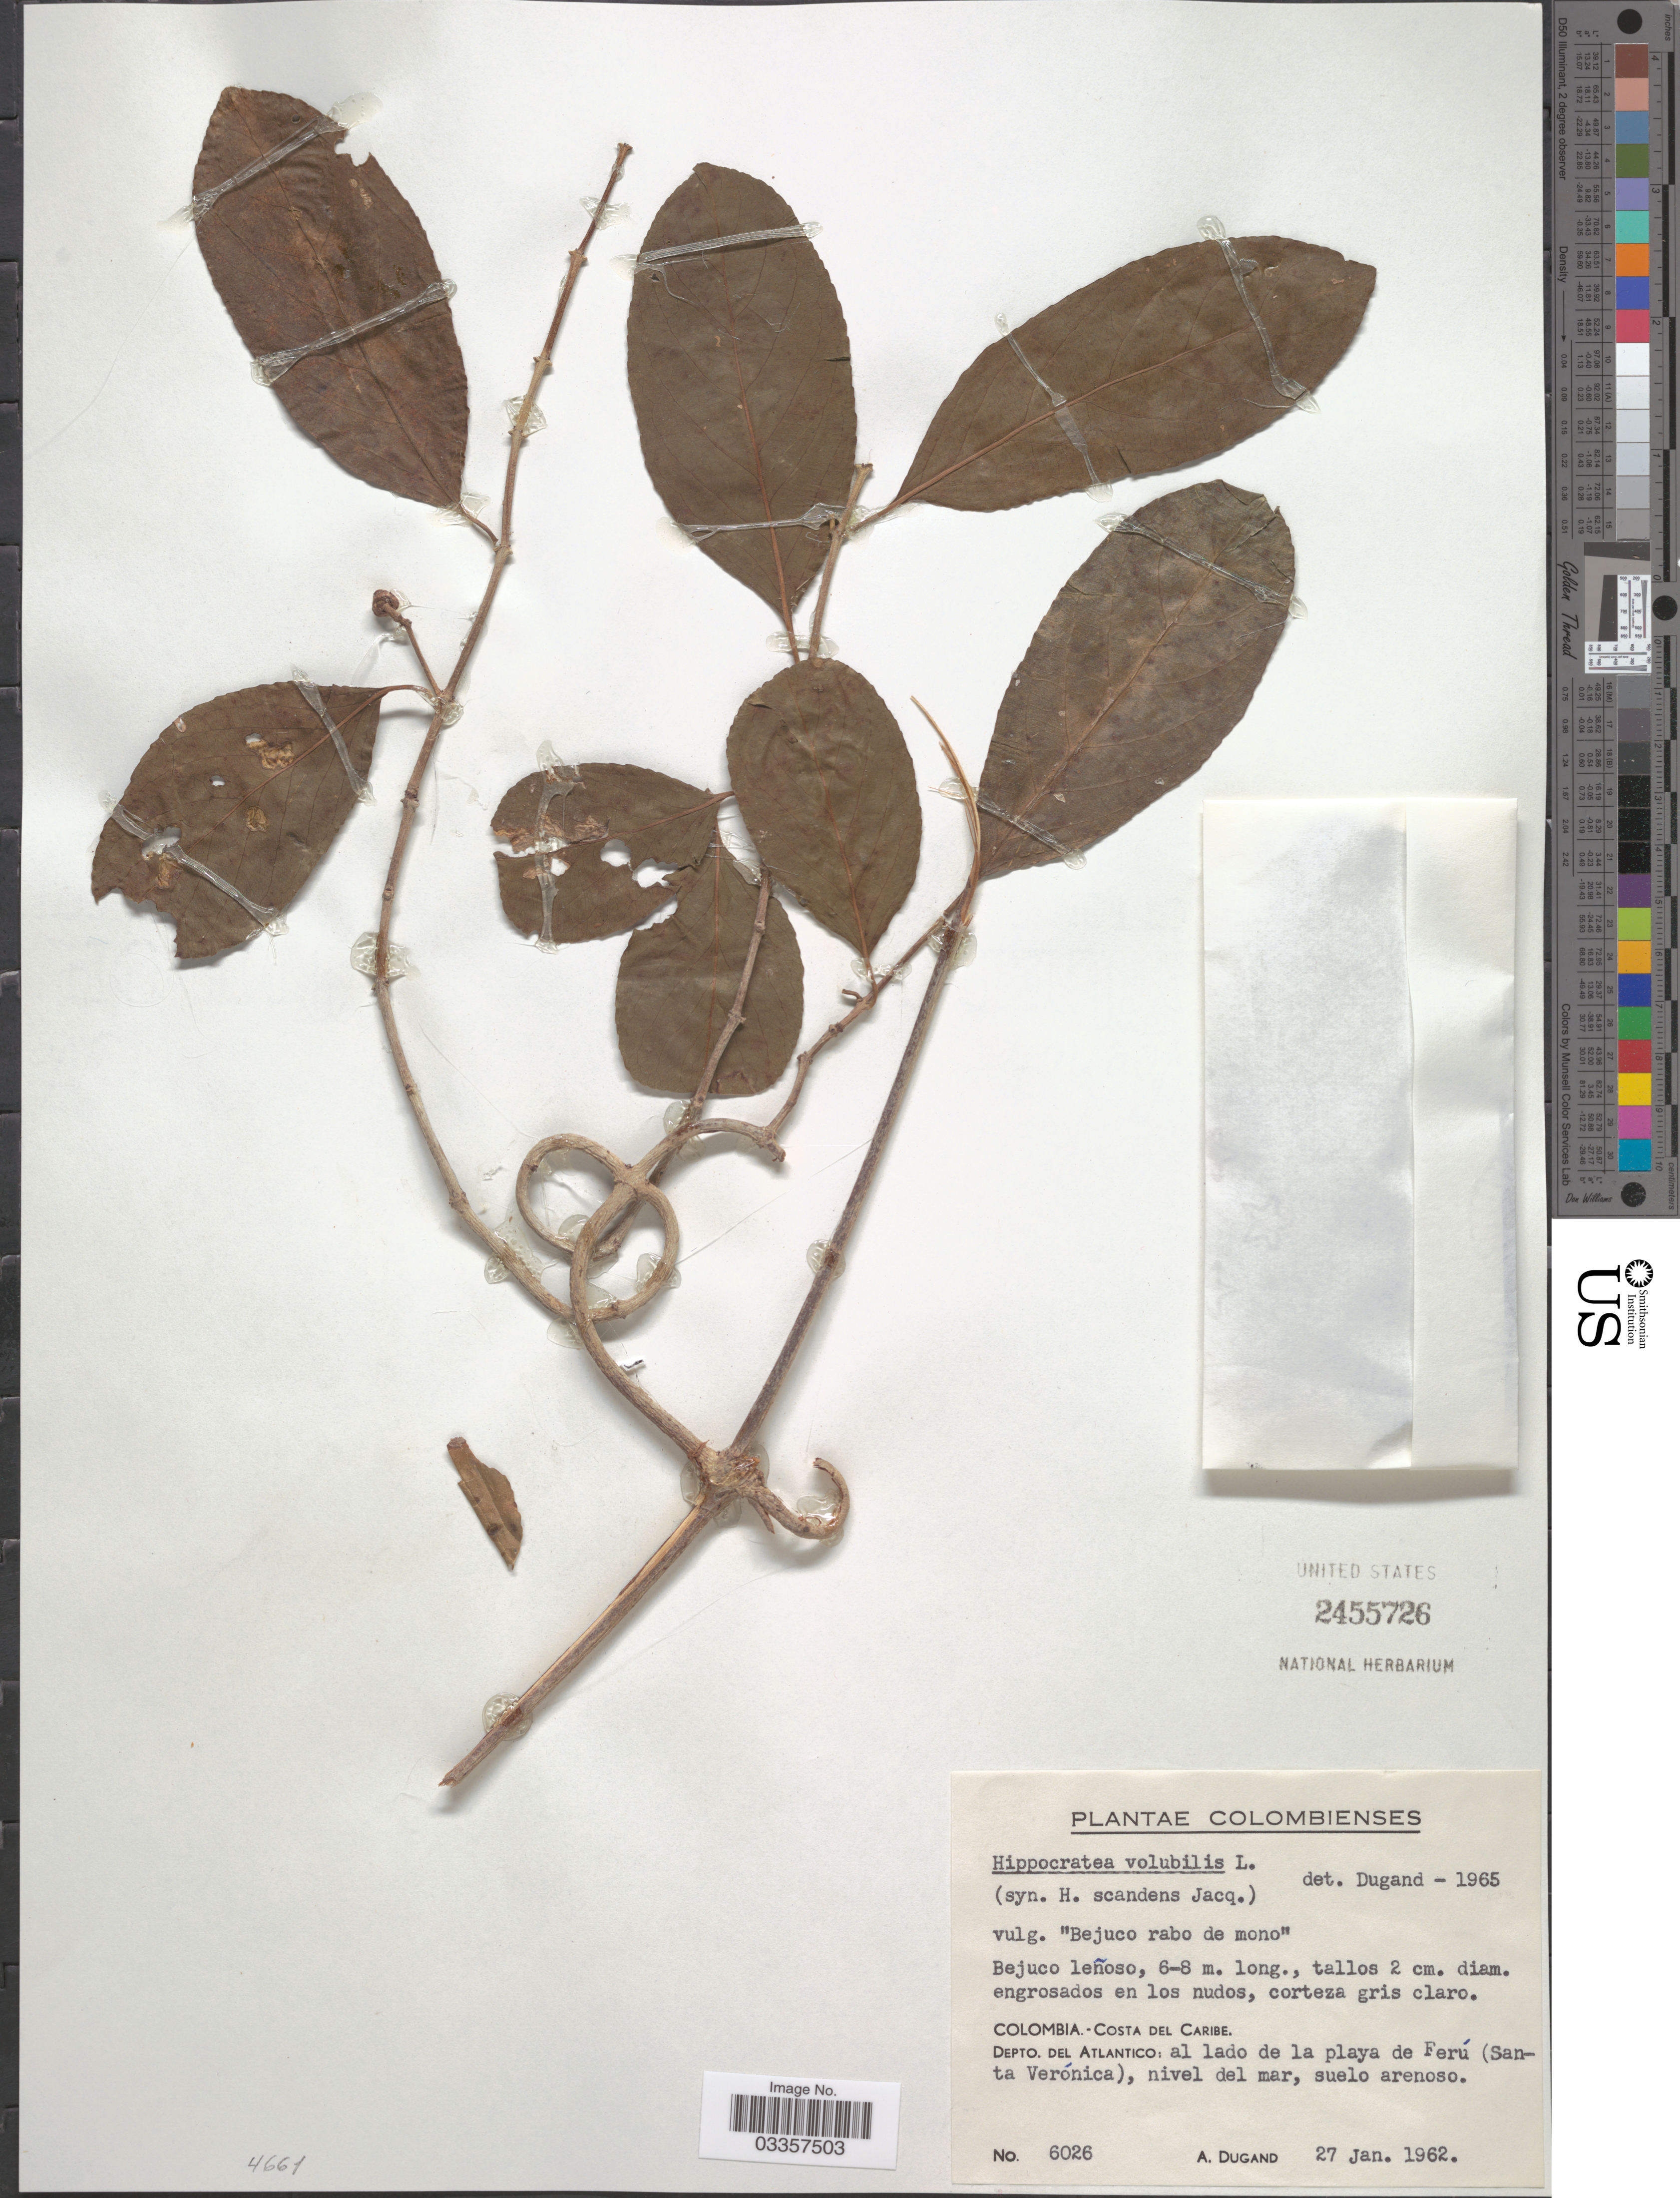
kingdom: Plantae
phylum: Tracheophyta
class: Magnoliopsida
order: Celastrales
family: Celastraceae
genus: Hippocratea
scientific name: Hippocratea volubilis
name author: L.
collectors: A. Dugand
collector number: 6026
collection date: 1962-01-27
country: Colombia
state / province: Atlántico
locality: Costa del Caribe. Depto. del Atlantico: al lado de la playa de Ferú (Santa Verónica).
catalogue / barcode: US 2455726